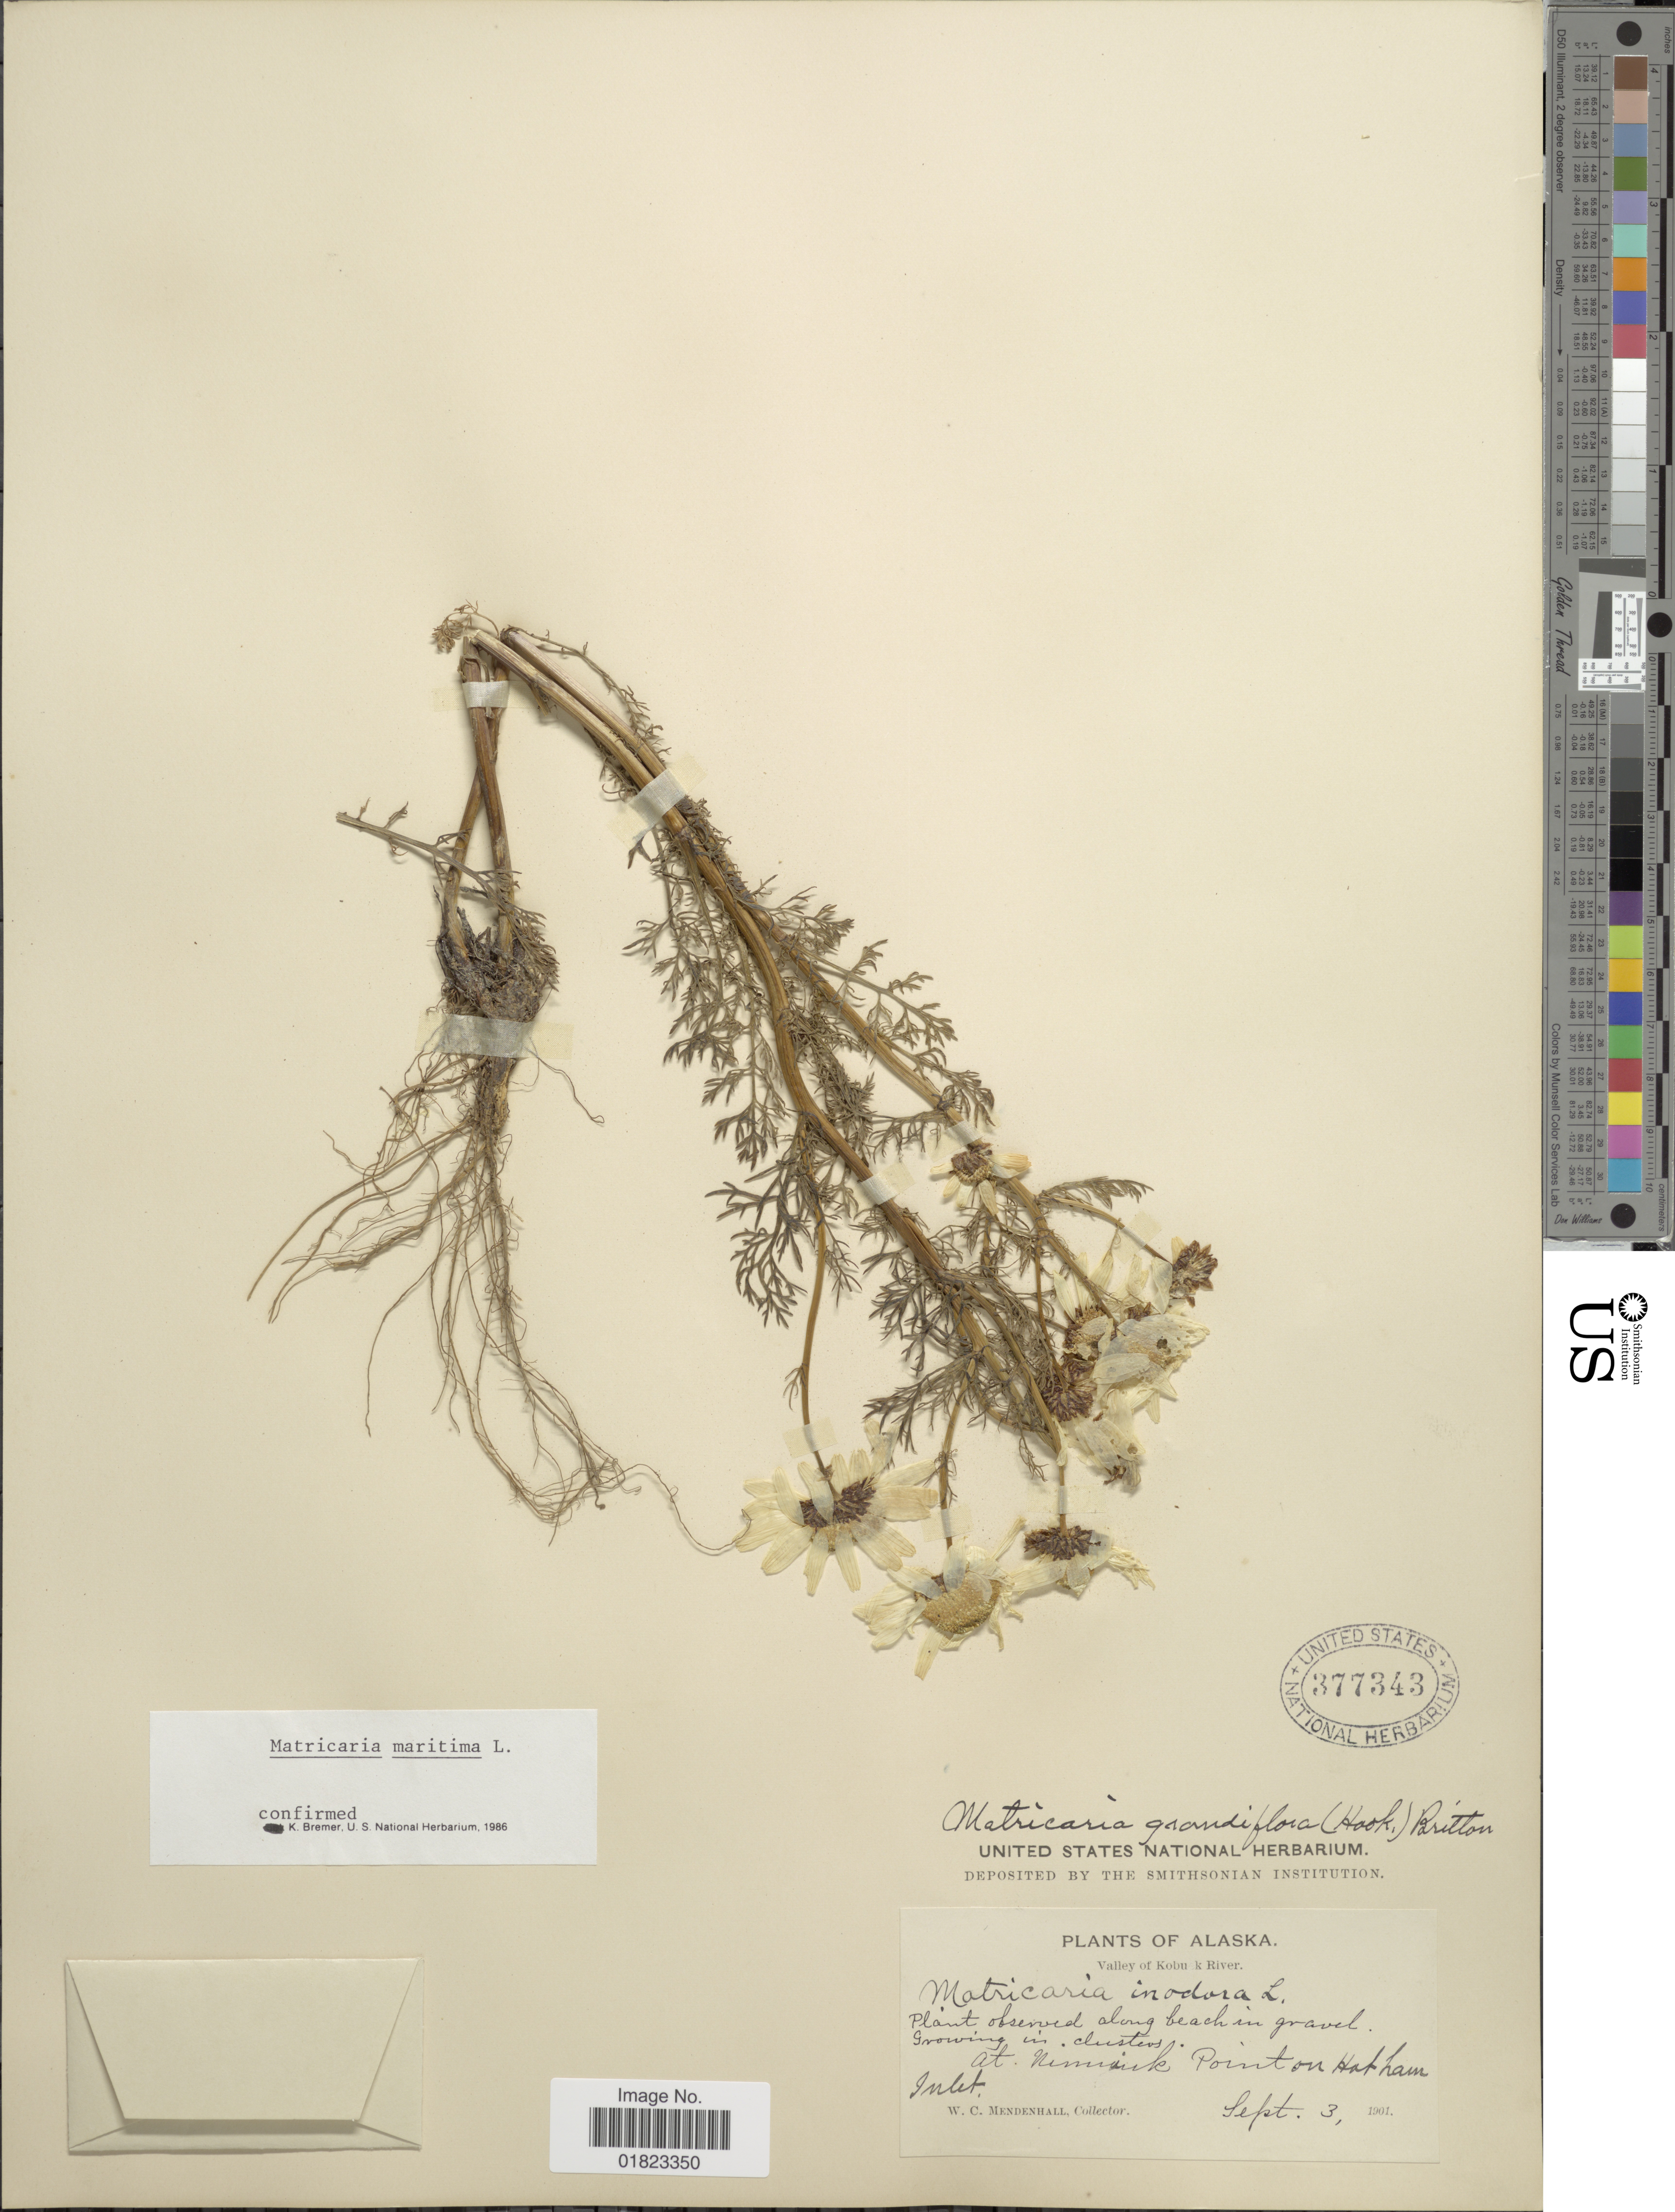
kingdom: Plantae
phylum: Tracheophyta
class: Magnoliopsida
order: Asterales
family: Asteraceae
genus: Tripleurospermum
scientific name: Tripleurospermum maritimum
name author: (L.) W.D.J. Koch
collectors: W. Mendenhall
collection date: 1901-09-03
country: United States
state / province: Alaska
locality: Valley of Kobuk River. At Nunivak Point on Hotham Inlet.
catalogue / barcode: US 377343